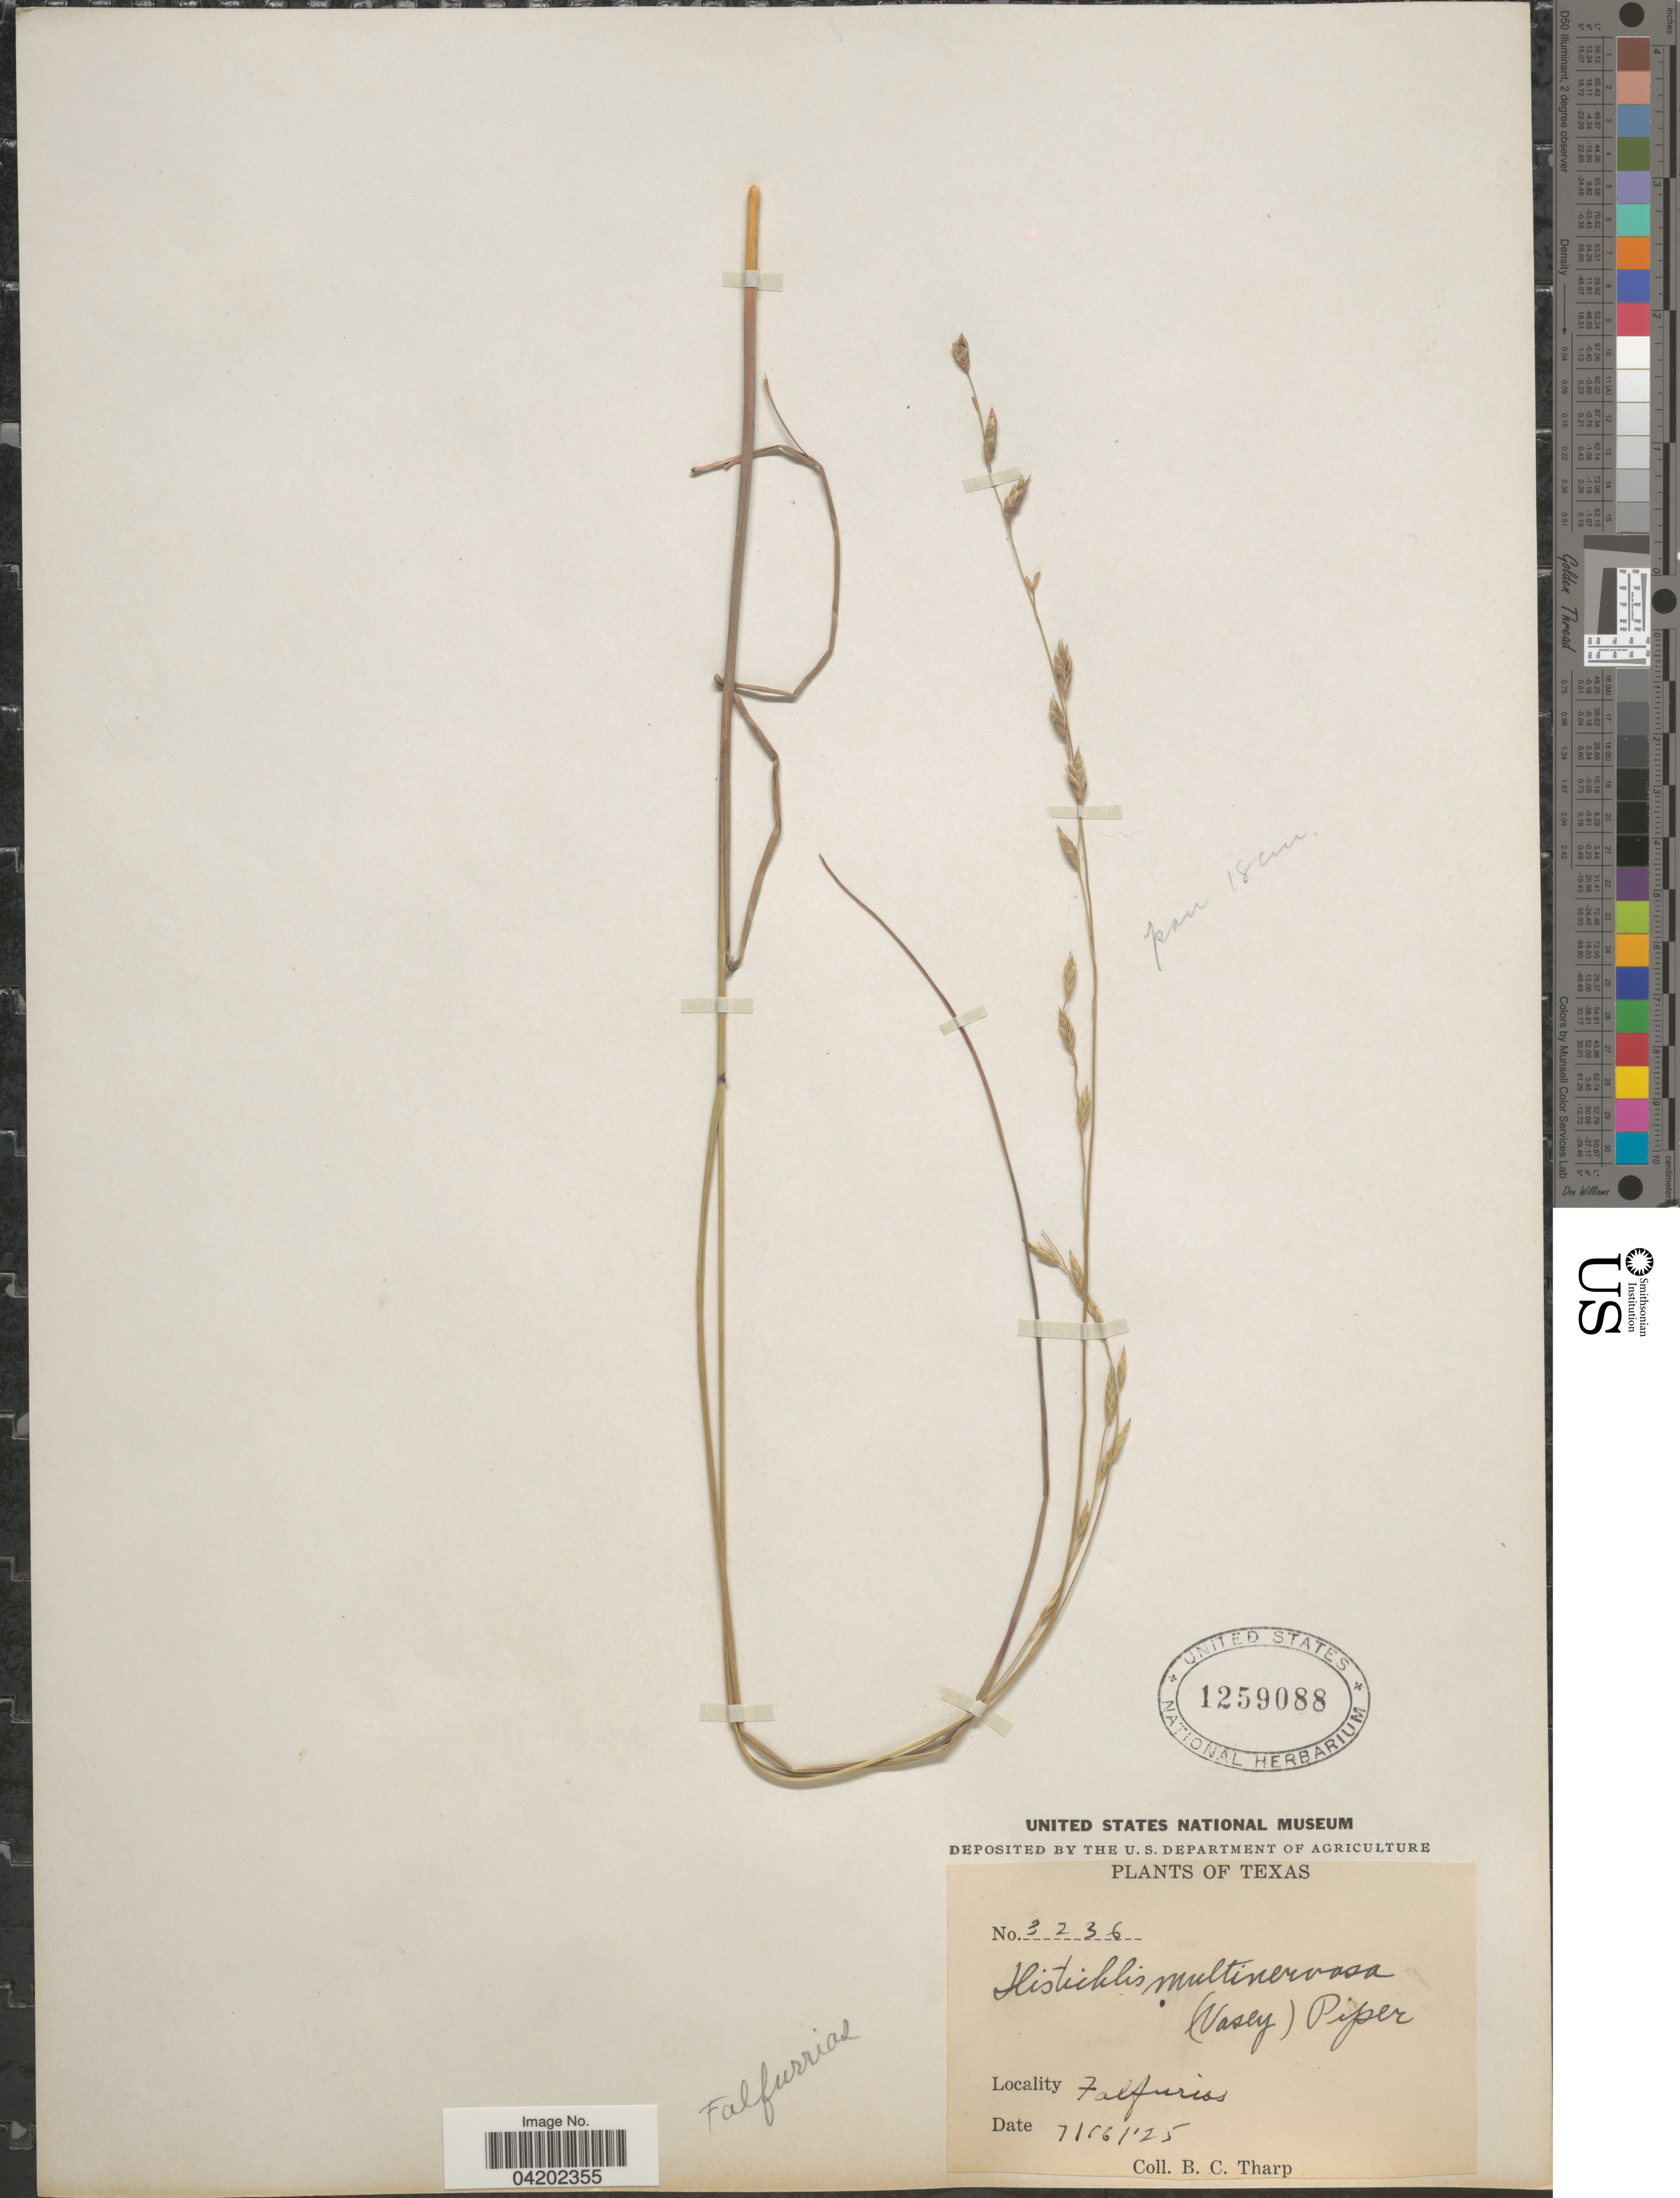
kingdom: Plantae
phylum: Tracheophyta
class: Liliopsida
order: Poales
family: Poaceae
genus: Vaseyochloa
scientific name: Vaseyochloa multinervosa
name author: (Vasey) Hitchc.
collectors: B. C. Tharp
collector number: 3236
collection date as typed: Transcribed d/m/y: 16/7/25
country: United States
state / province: Texas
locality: Falfurias.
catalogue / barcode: US 1259088